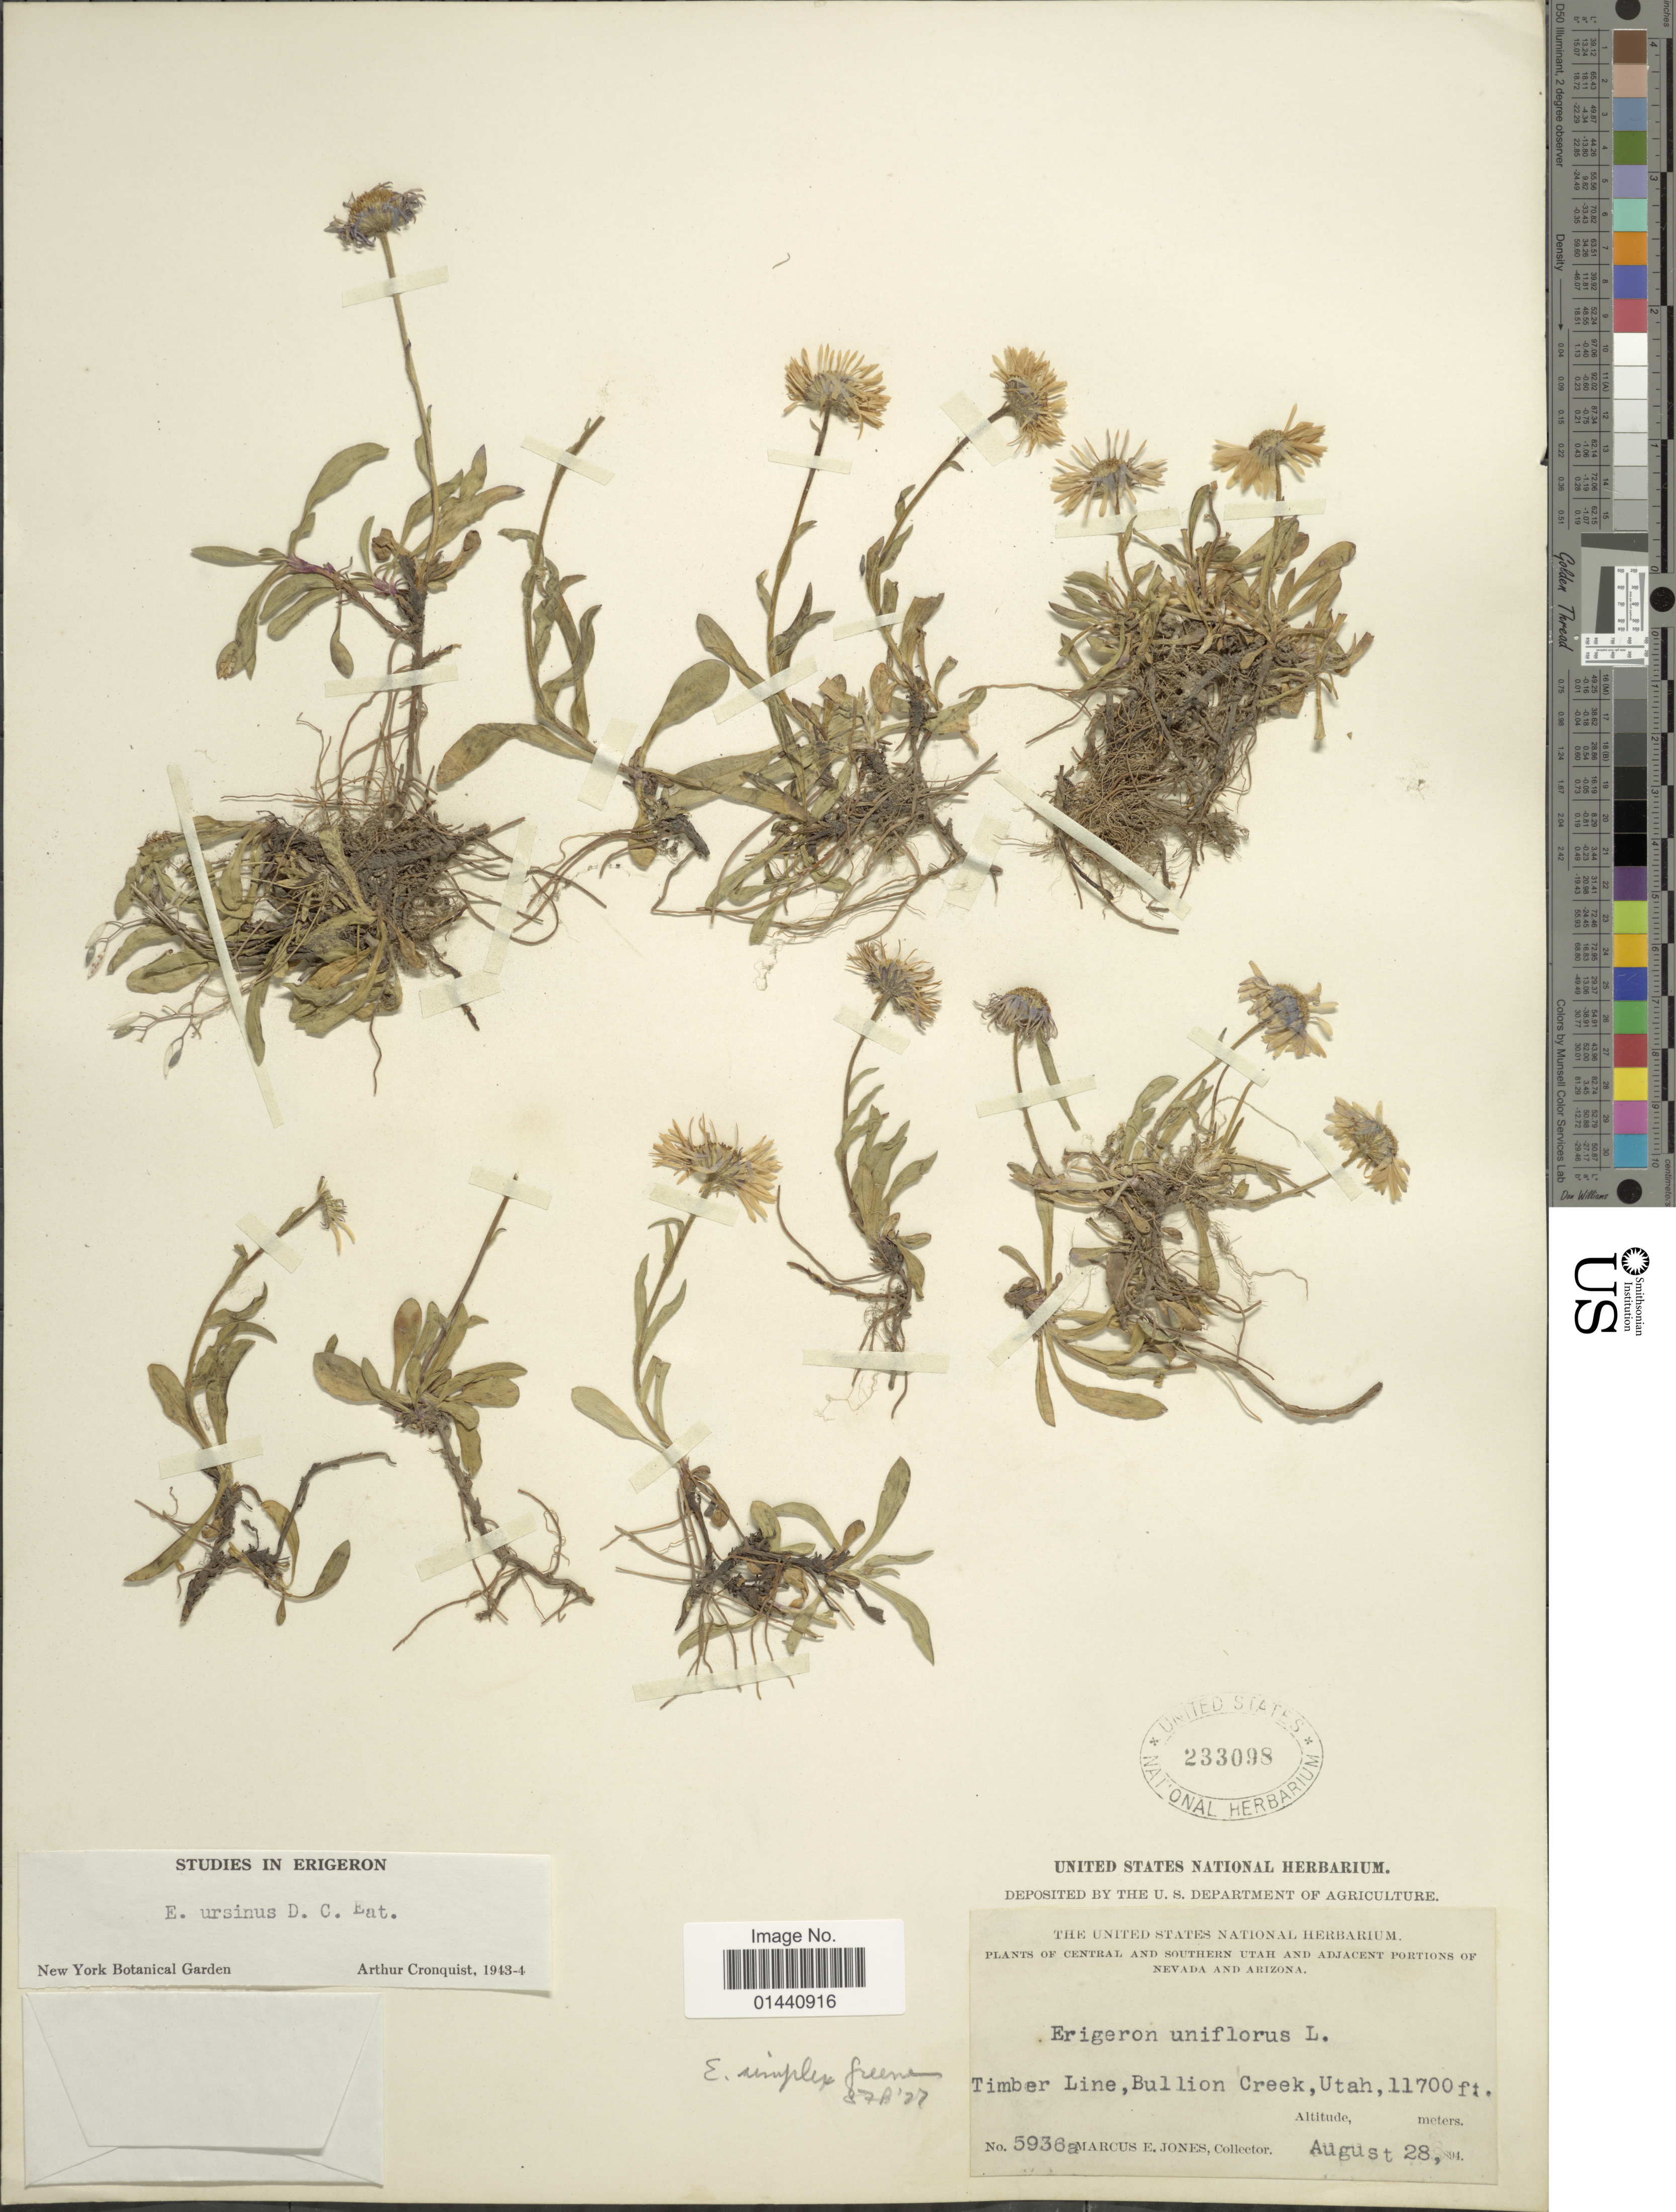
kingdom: Plantae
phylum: Tracheophyta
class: Magnoliopsida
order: Asterales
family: Asteraceae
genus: Erigeron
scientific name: Erigeron ursinus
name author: D.C. Eaton in C. King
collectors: M. E. Jones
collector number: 5936a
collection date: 1894-08-28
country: United States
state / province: Utah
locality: Central and Southern Utah and adjacent portions of Nevada and Arizona. Timber Line, Bullion Creek.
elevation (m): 3566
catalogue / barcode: US 233098